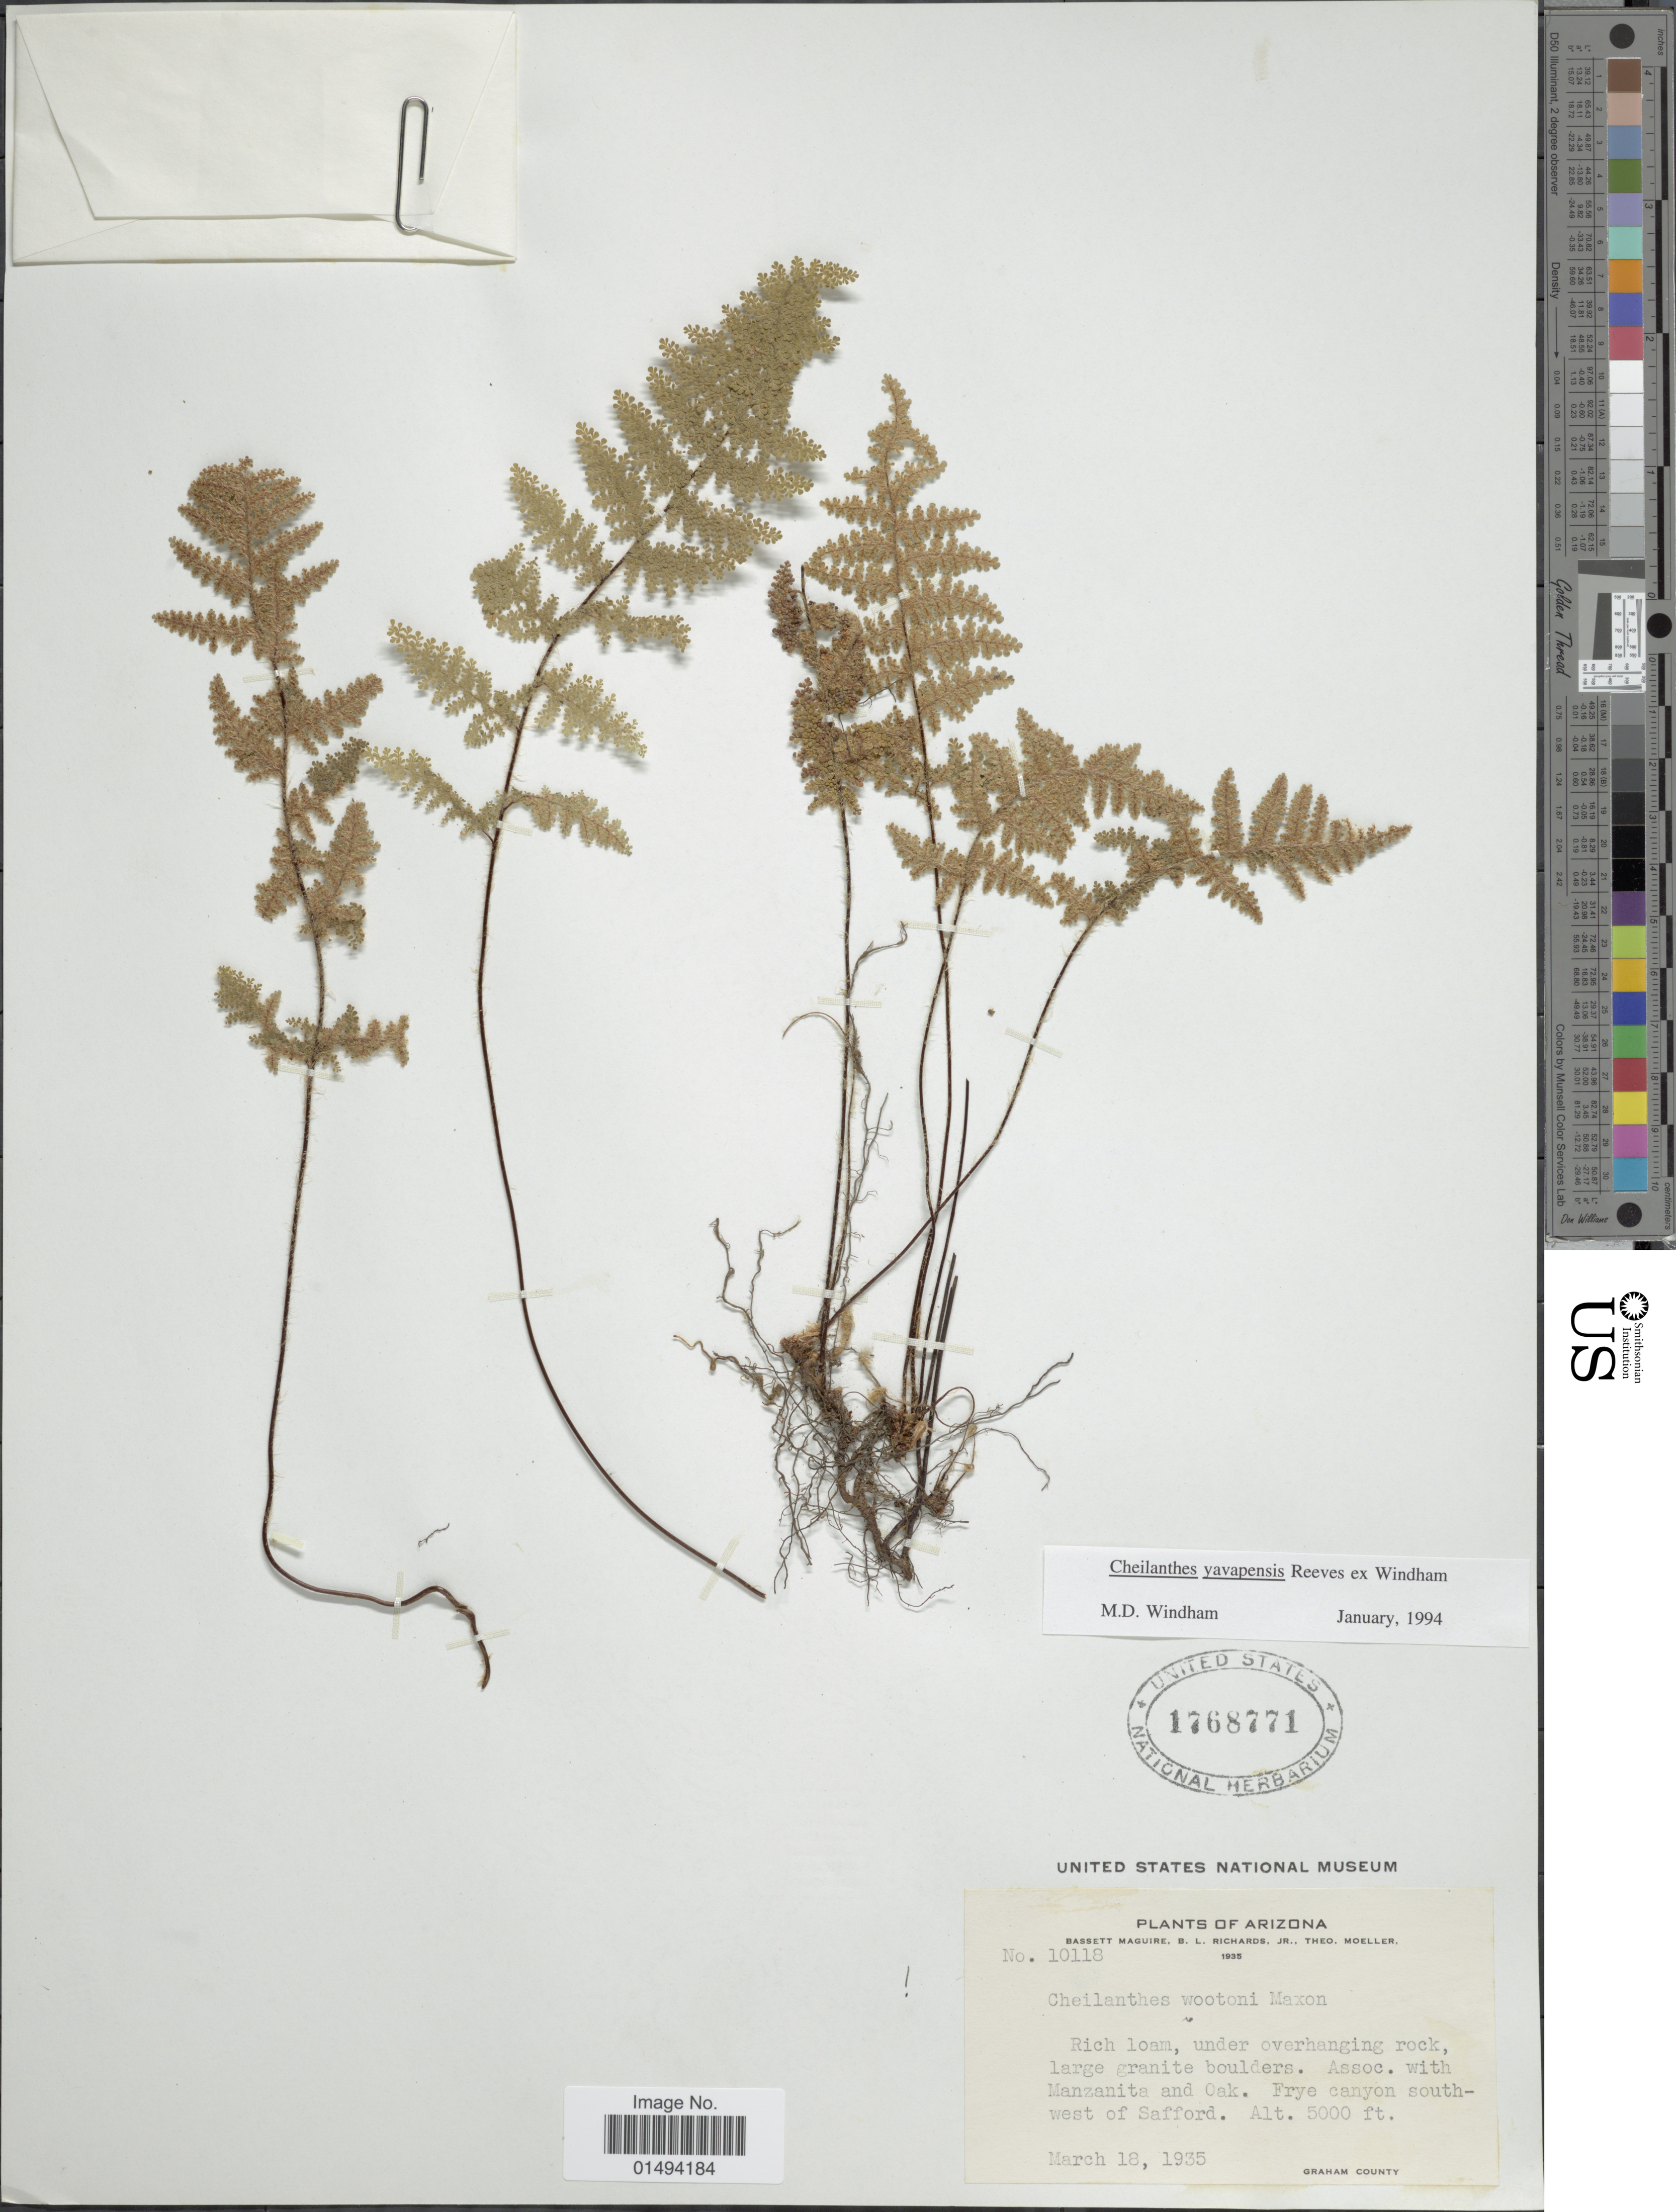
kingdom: Plantae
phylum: Tracheophyta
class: Polypodiopsida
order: Polypodiales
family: Pteridaceae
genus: Myriopteris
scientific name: Myriopteris yavapensis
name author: (T. Reeves ex Windham) Grusz & Windham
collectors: B. Maguire, B. Richards & T. Moeller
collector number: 10118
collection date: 1935-03-18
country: United States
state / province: Arizona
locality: Arizona, Frye canyon southwest of Safford, Graham County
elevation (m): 1524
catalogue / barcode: US 1768771